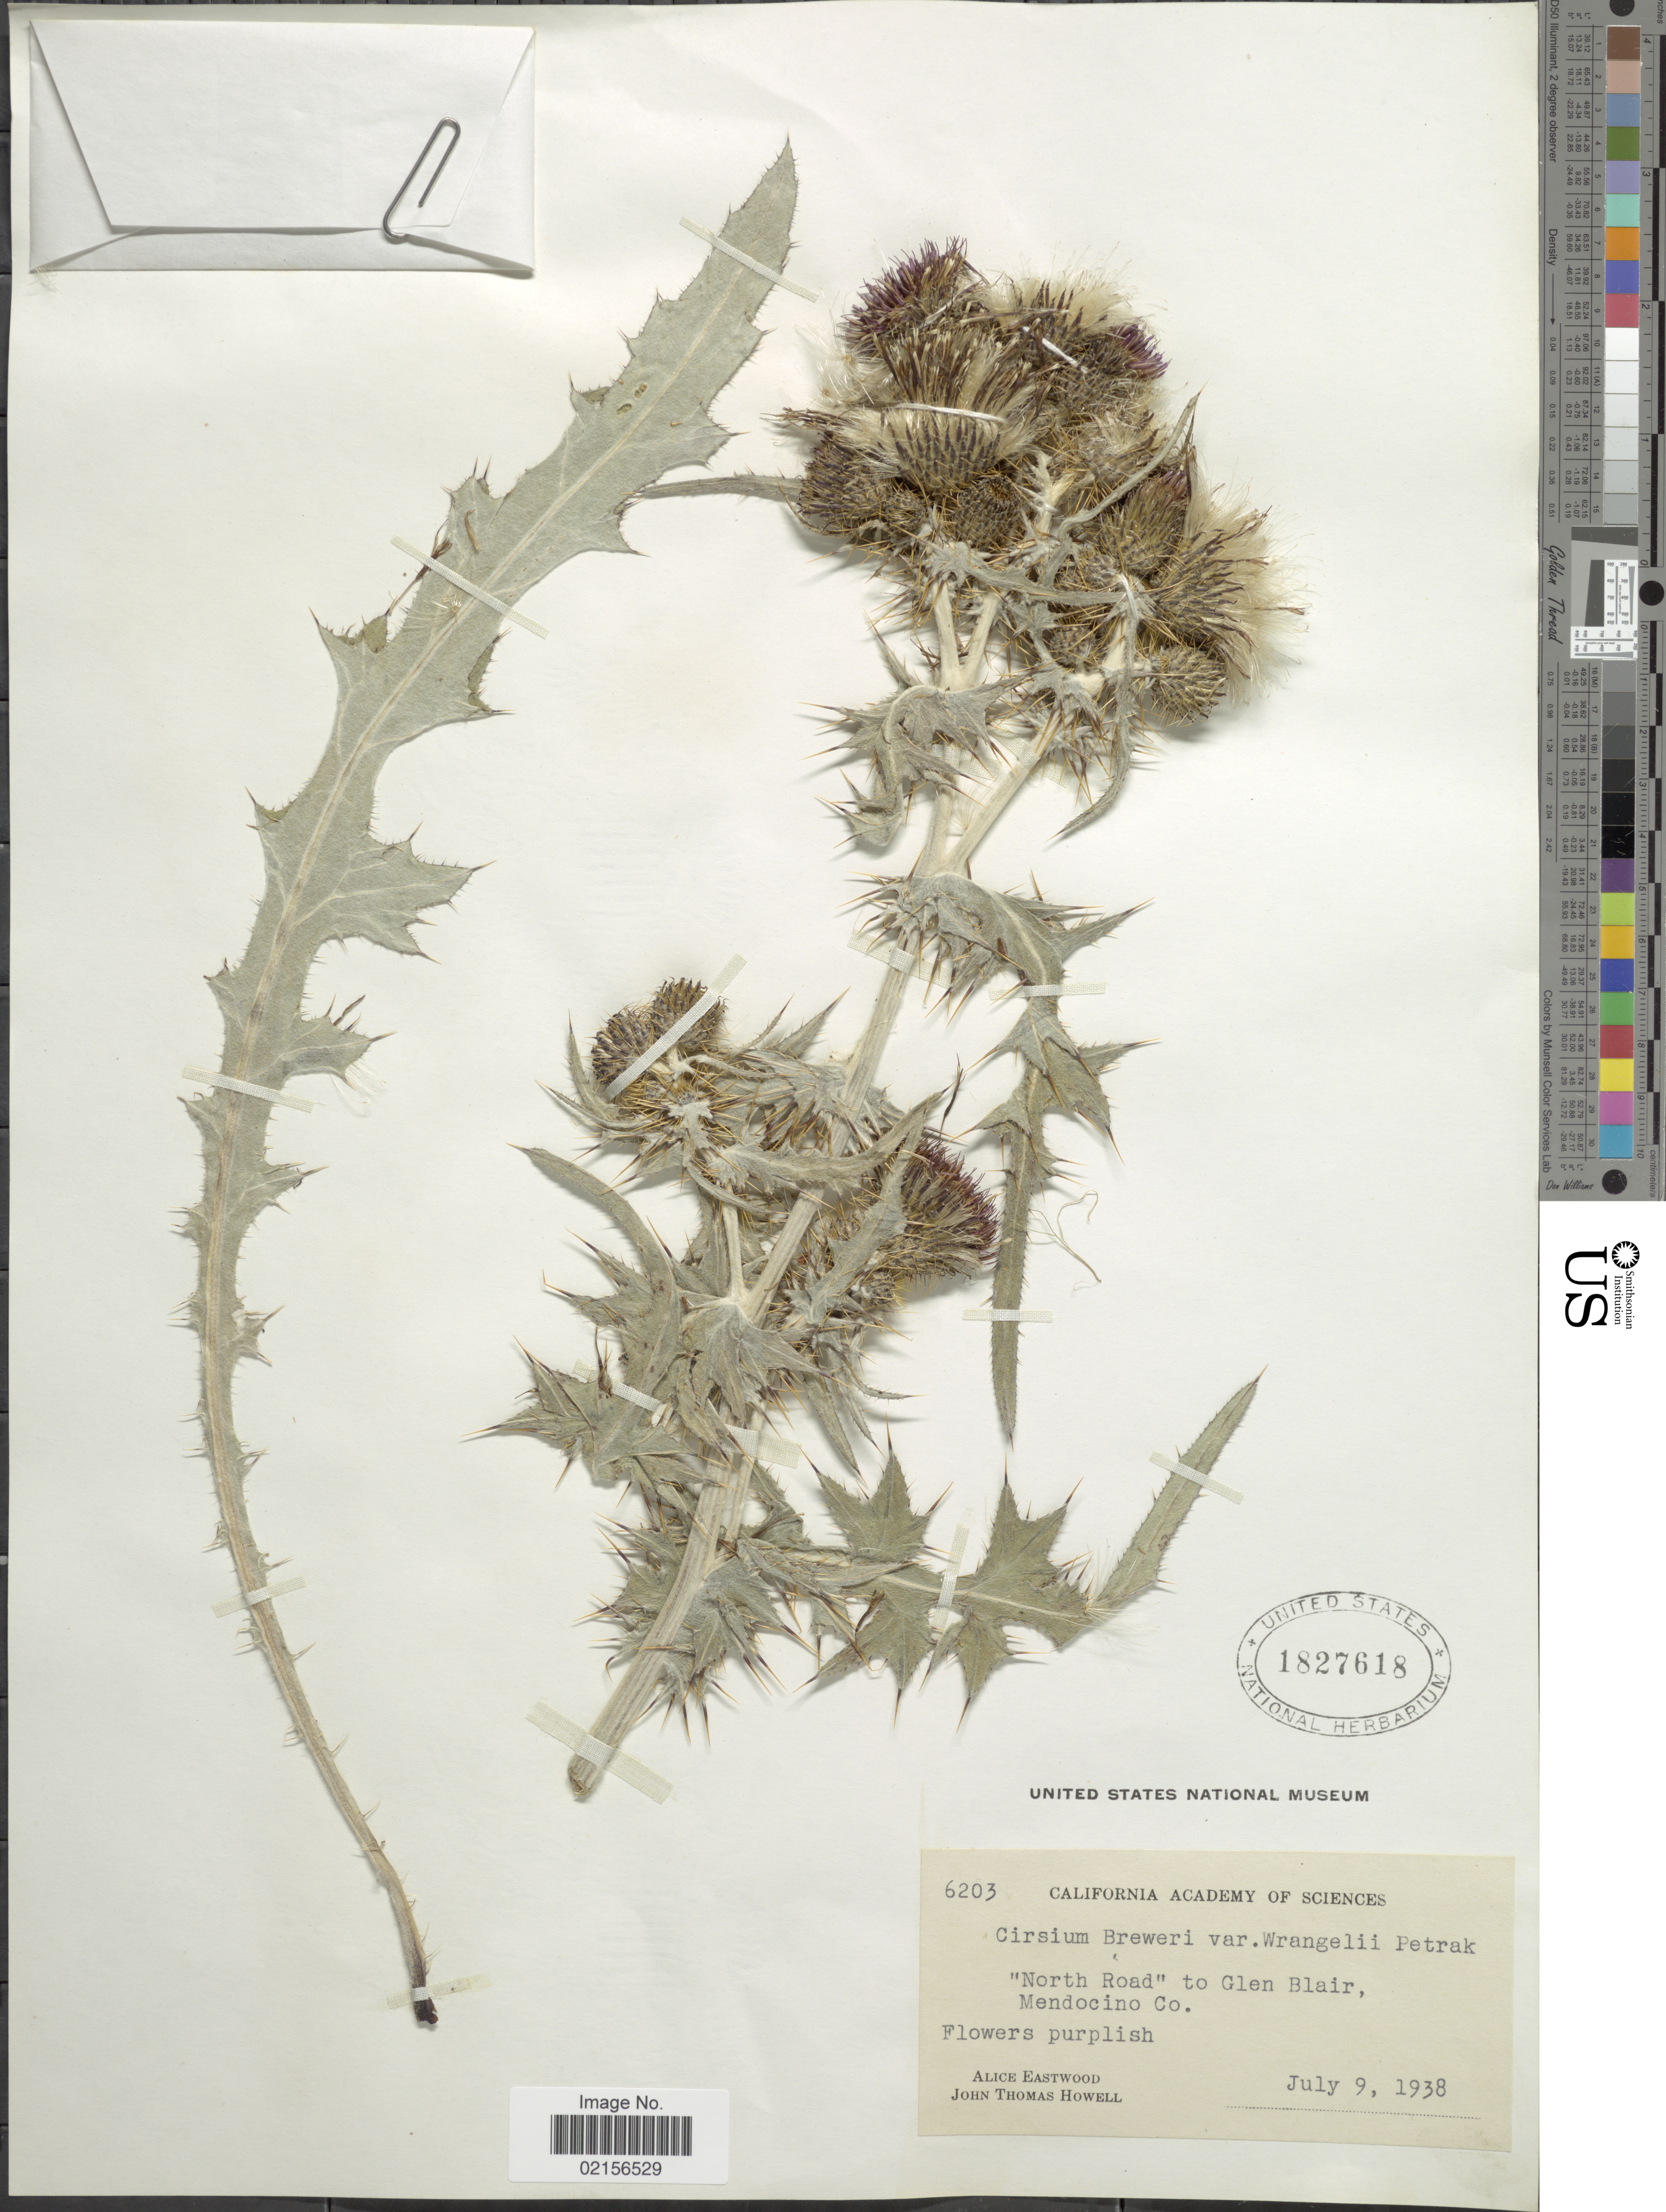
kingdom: Plantae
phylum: Tracheophyta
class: Magnoliopsida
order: Asterales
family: Asteraceae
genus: Cirsium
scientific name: Cirsium douglasii var. douglasii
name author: DC.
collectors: A. Eastwood & J. T. Howell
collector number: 6203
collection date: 1938-07-09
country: United States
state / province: California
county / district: Mendocino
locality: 'North Road' to Glen Blair, Mendocino Co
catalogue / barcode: US 1827618